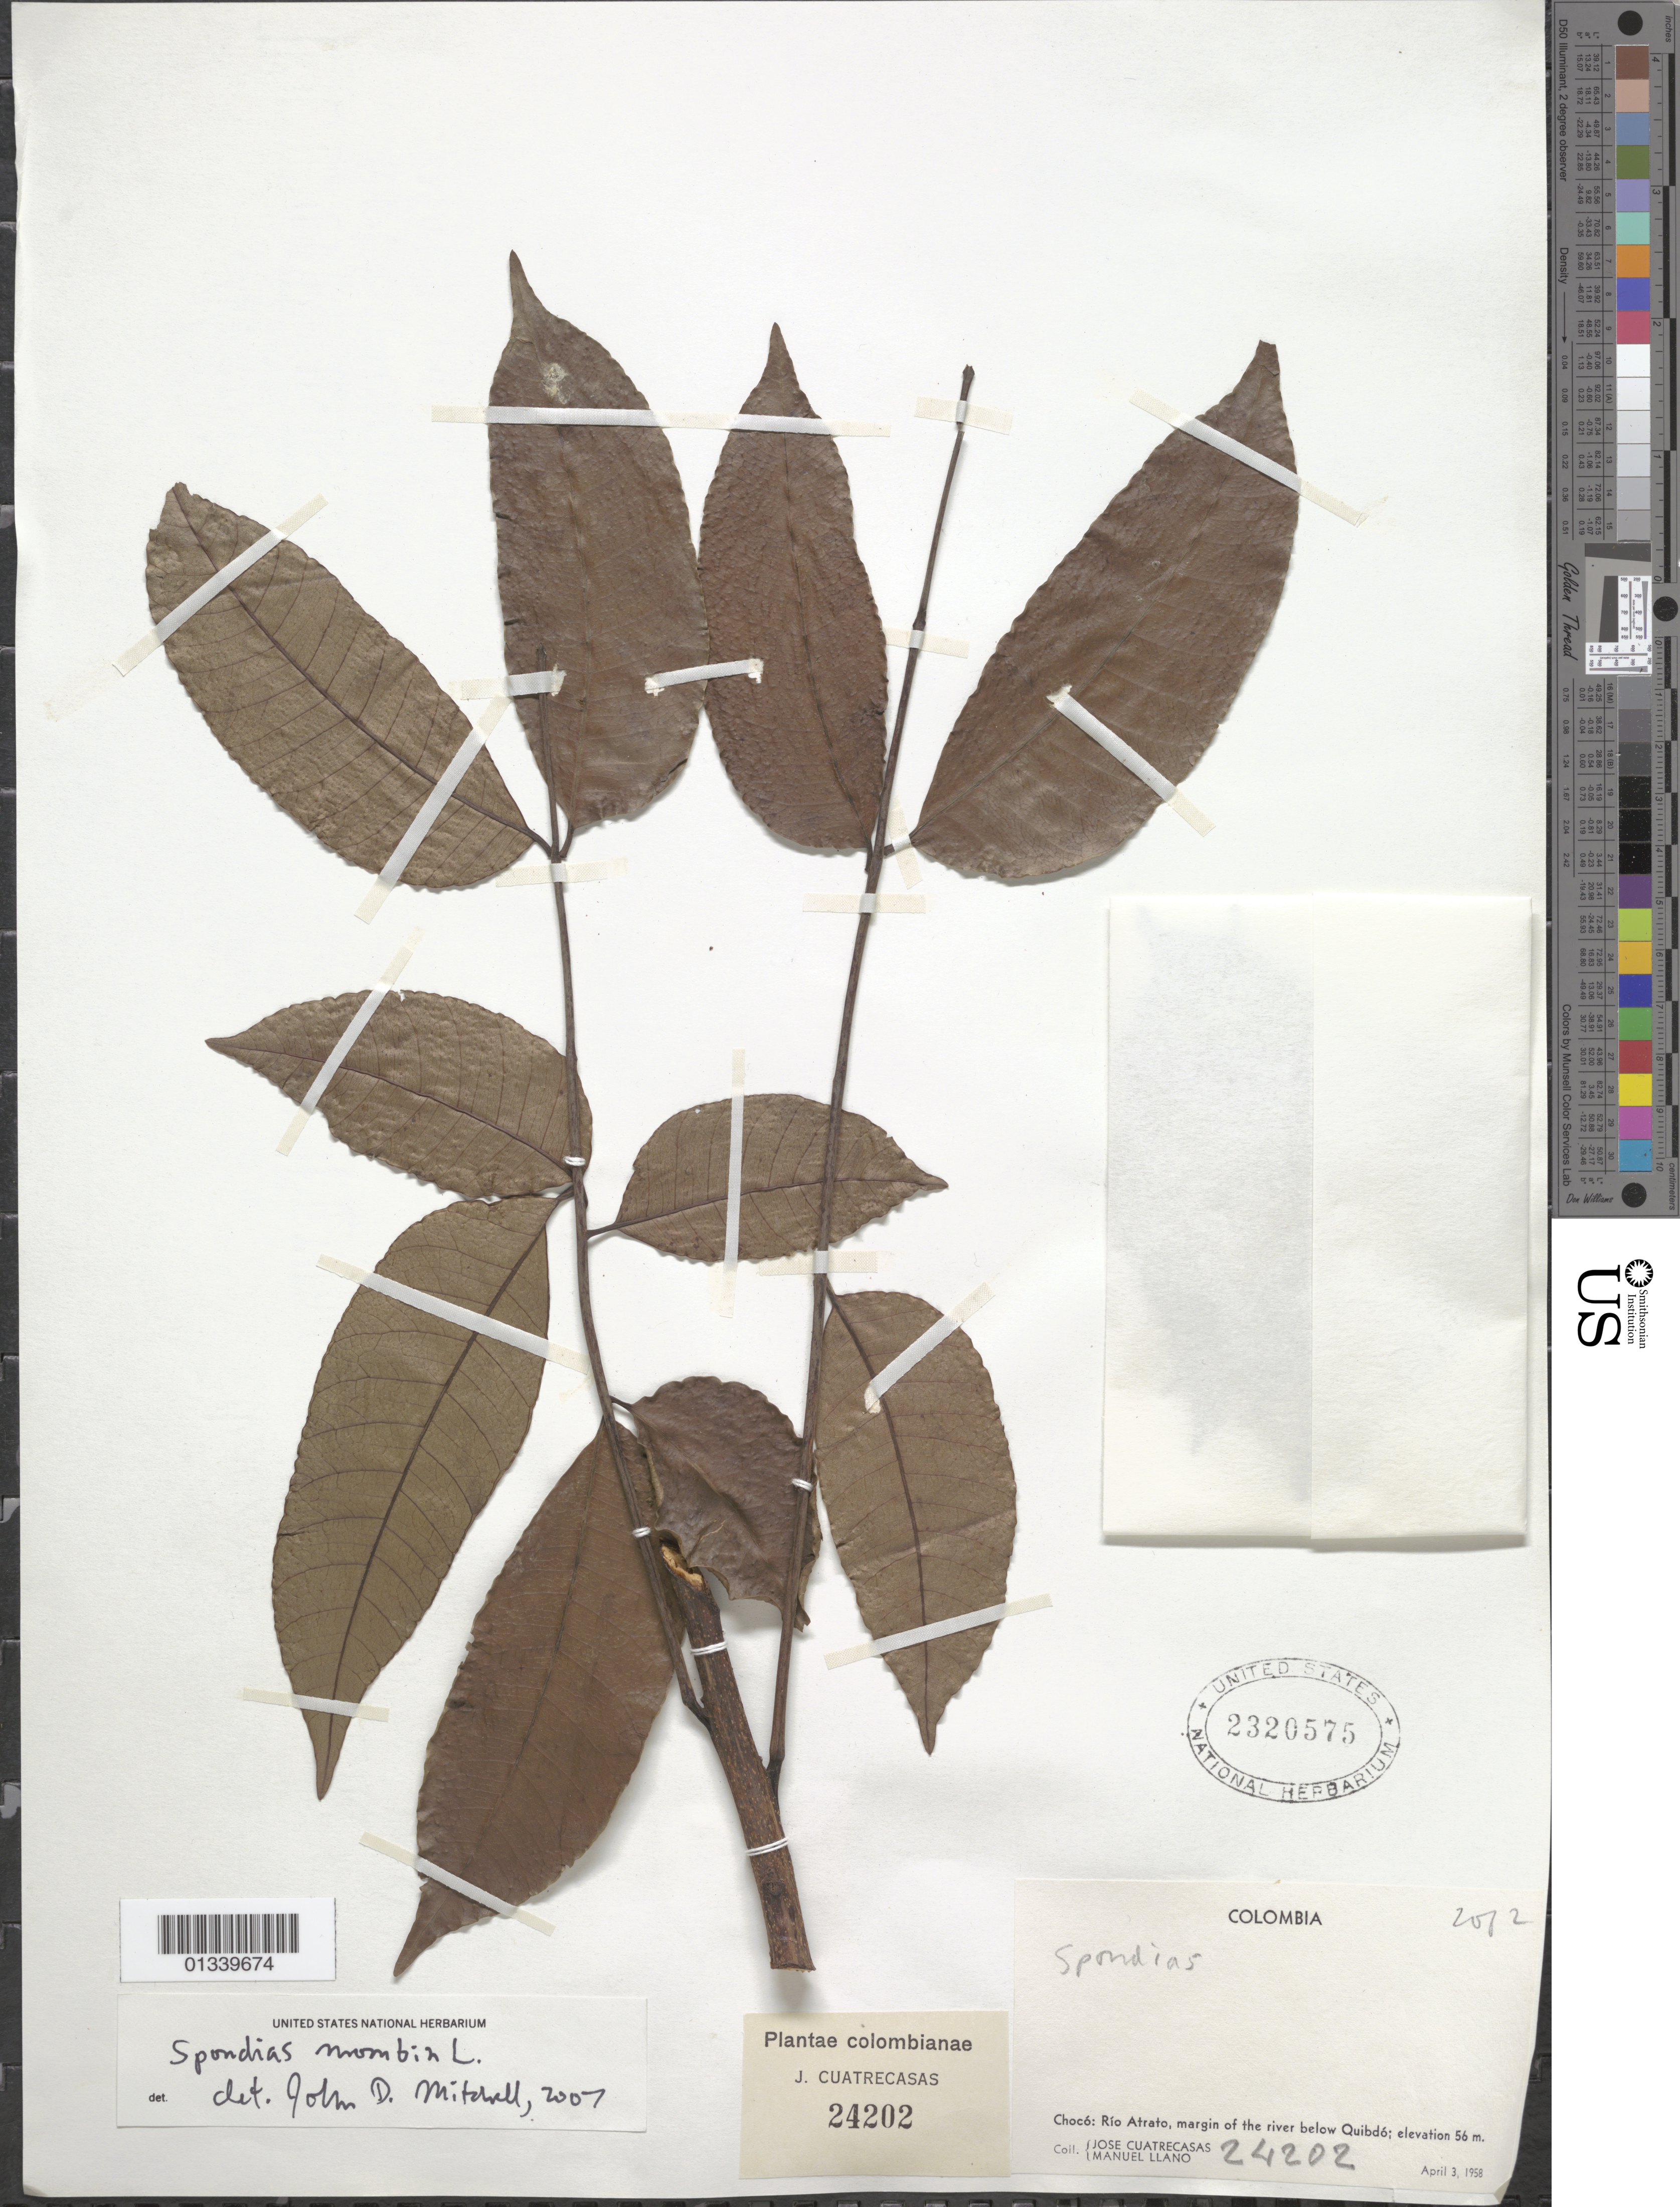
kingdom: Plantae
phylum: Tracheophyta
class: Magnoliopsida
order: Sapindales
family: Anacardiaceae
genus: Spondias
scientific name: Spondias mombin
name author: L.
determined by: Mitchell, John D.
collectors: J. Cuatrecasas & M. d. Llano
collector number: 24202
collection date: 1958-04-03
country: Colombia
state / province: Choco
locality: Rio Atrato, margin of the river below Quibdo.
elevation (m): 56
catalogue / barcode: US 2320575